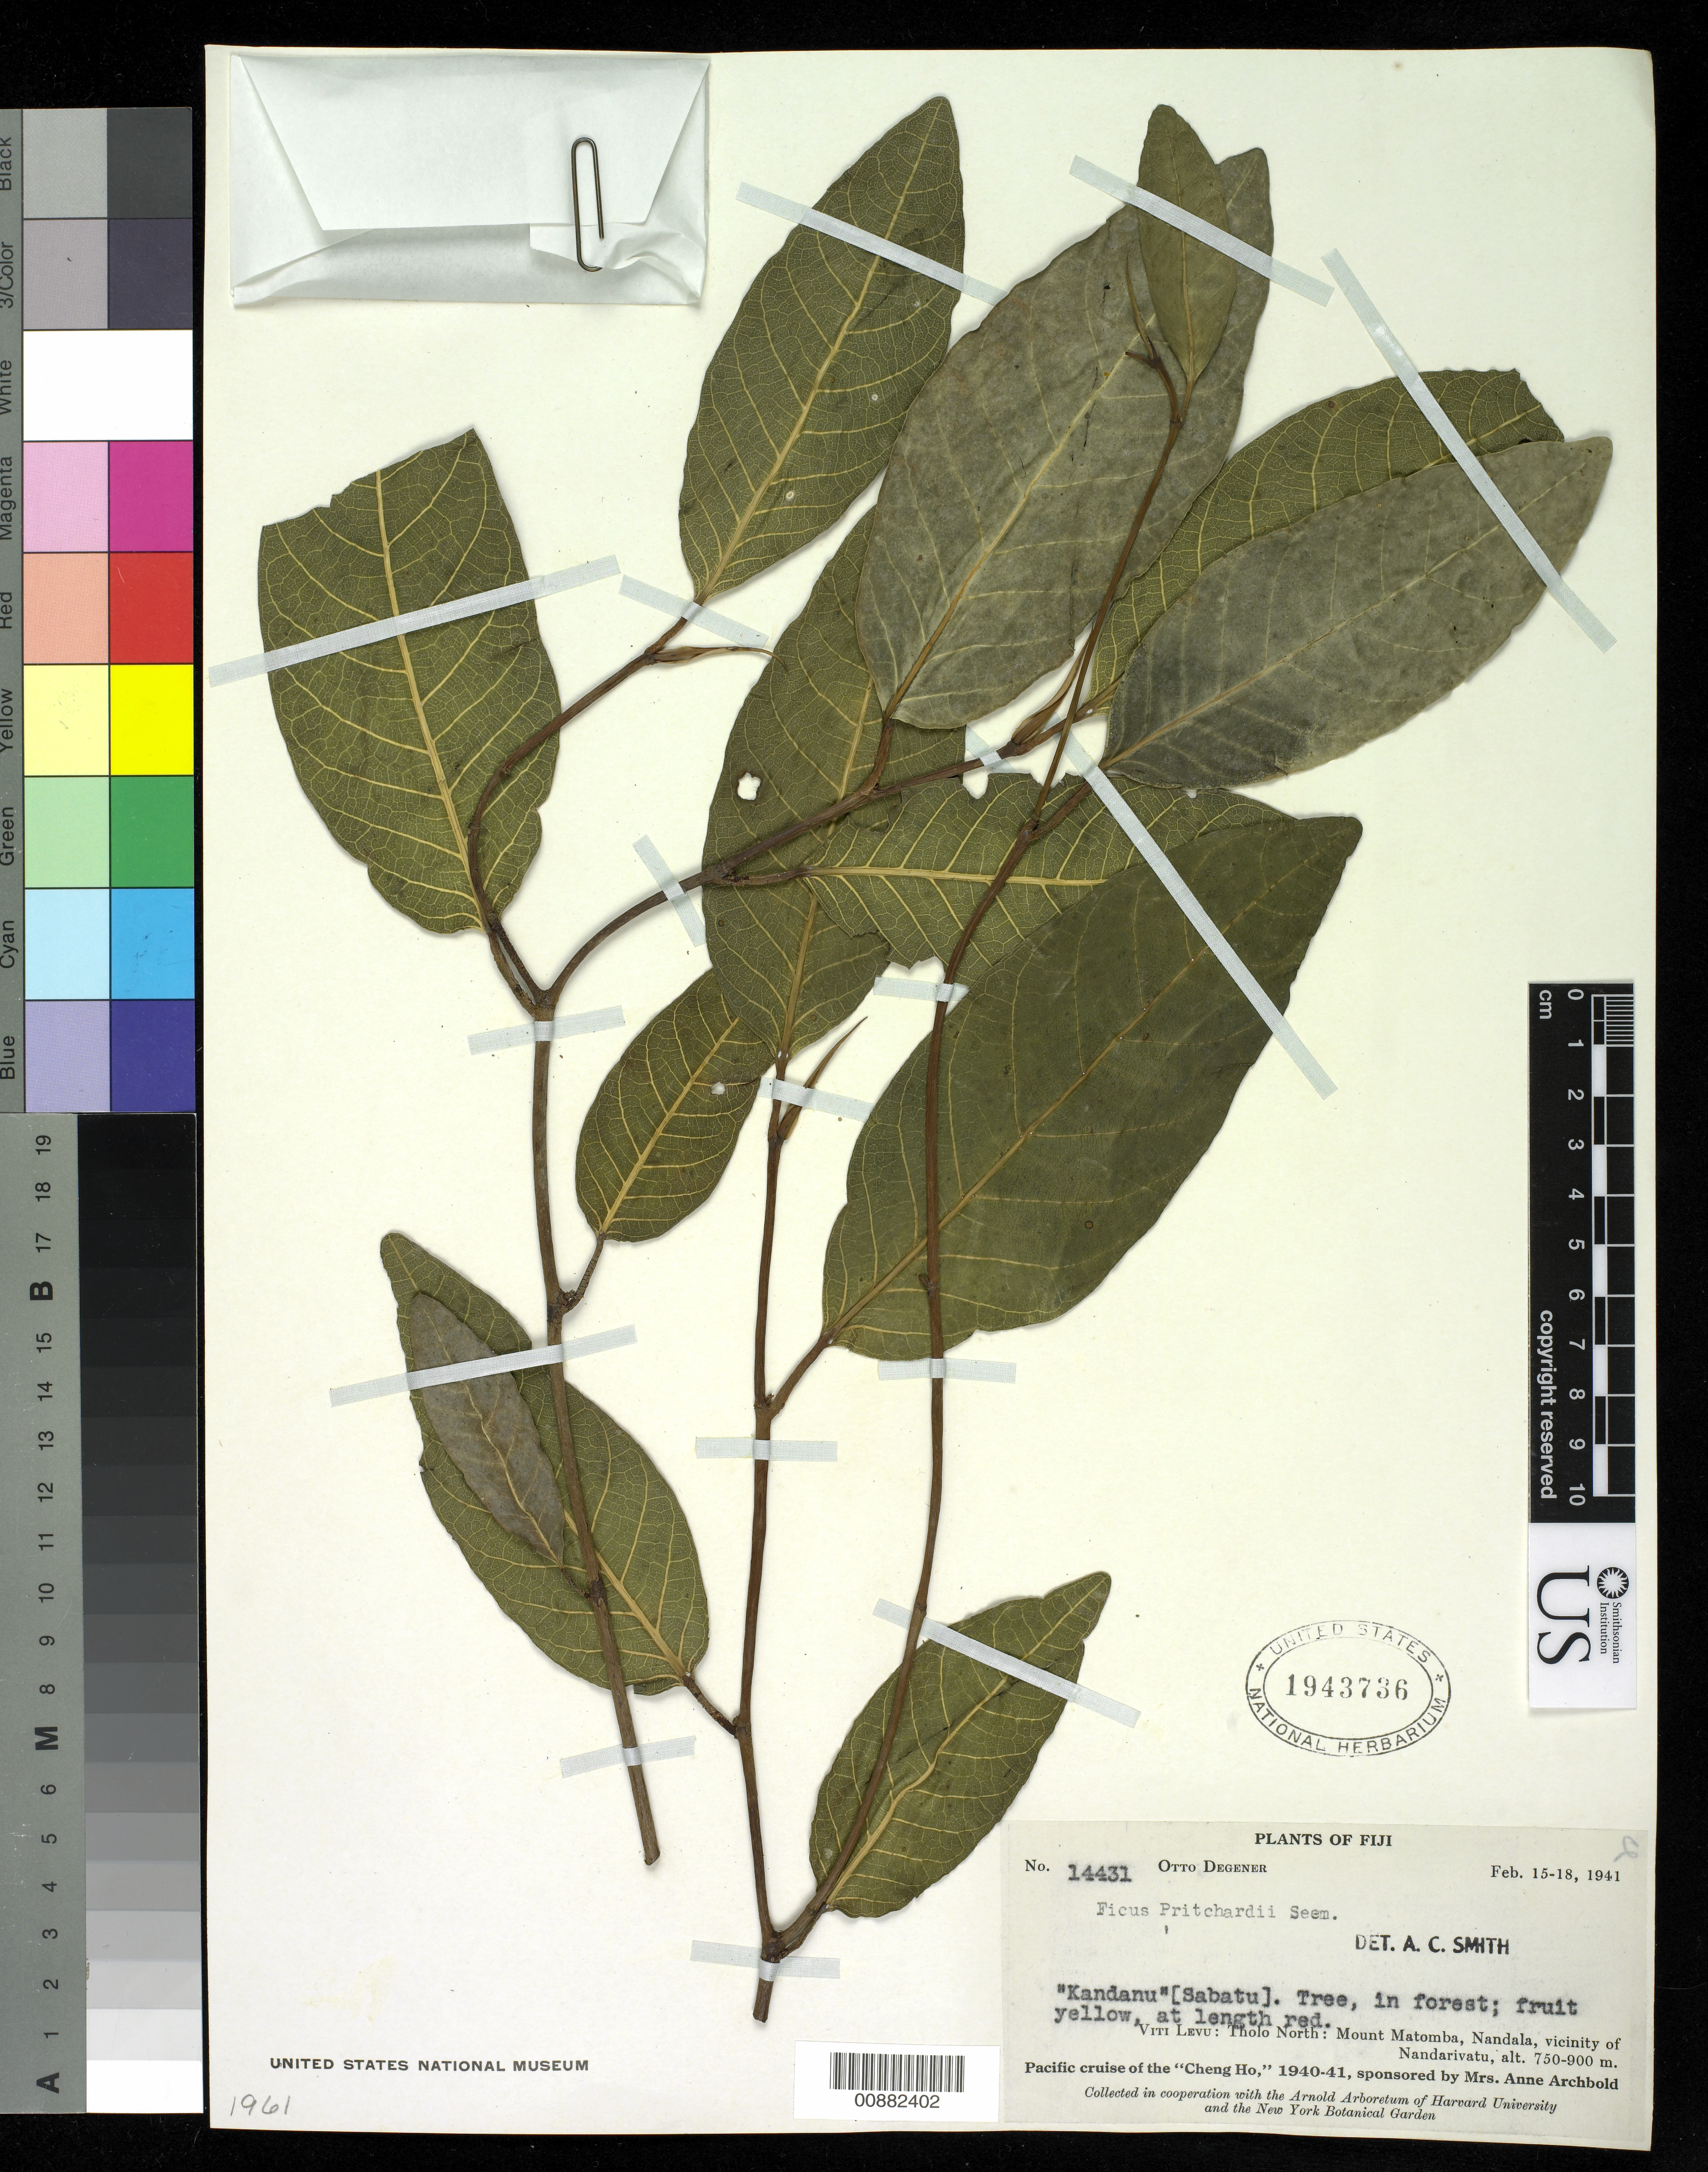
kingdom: Plantae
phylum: Tracheophyta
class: Magnoliopsida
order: Rosales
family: Moraceae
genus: Ficus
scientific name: Ficus pritchardii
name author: Seem.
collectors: O. Degener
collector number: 14431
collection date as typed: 15 Feb 1941 to 18 Feb 1941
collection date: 1941-02-15/1941-02-18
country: Fiji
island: Viti Levu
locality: Tholo N: Mount Matomba, Nandala, vicinity of Nandarivatu.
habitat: In forest.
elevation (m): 750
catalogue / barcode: US 1943736